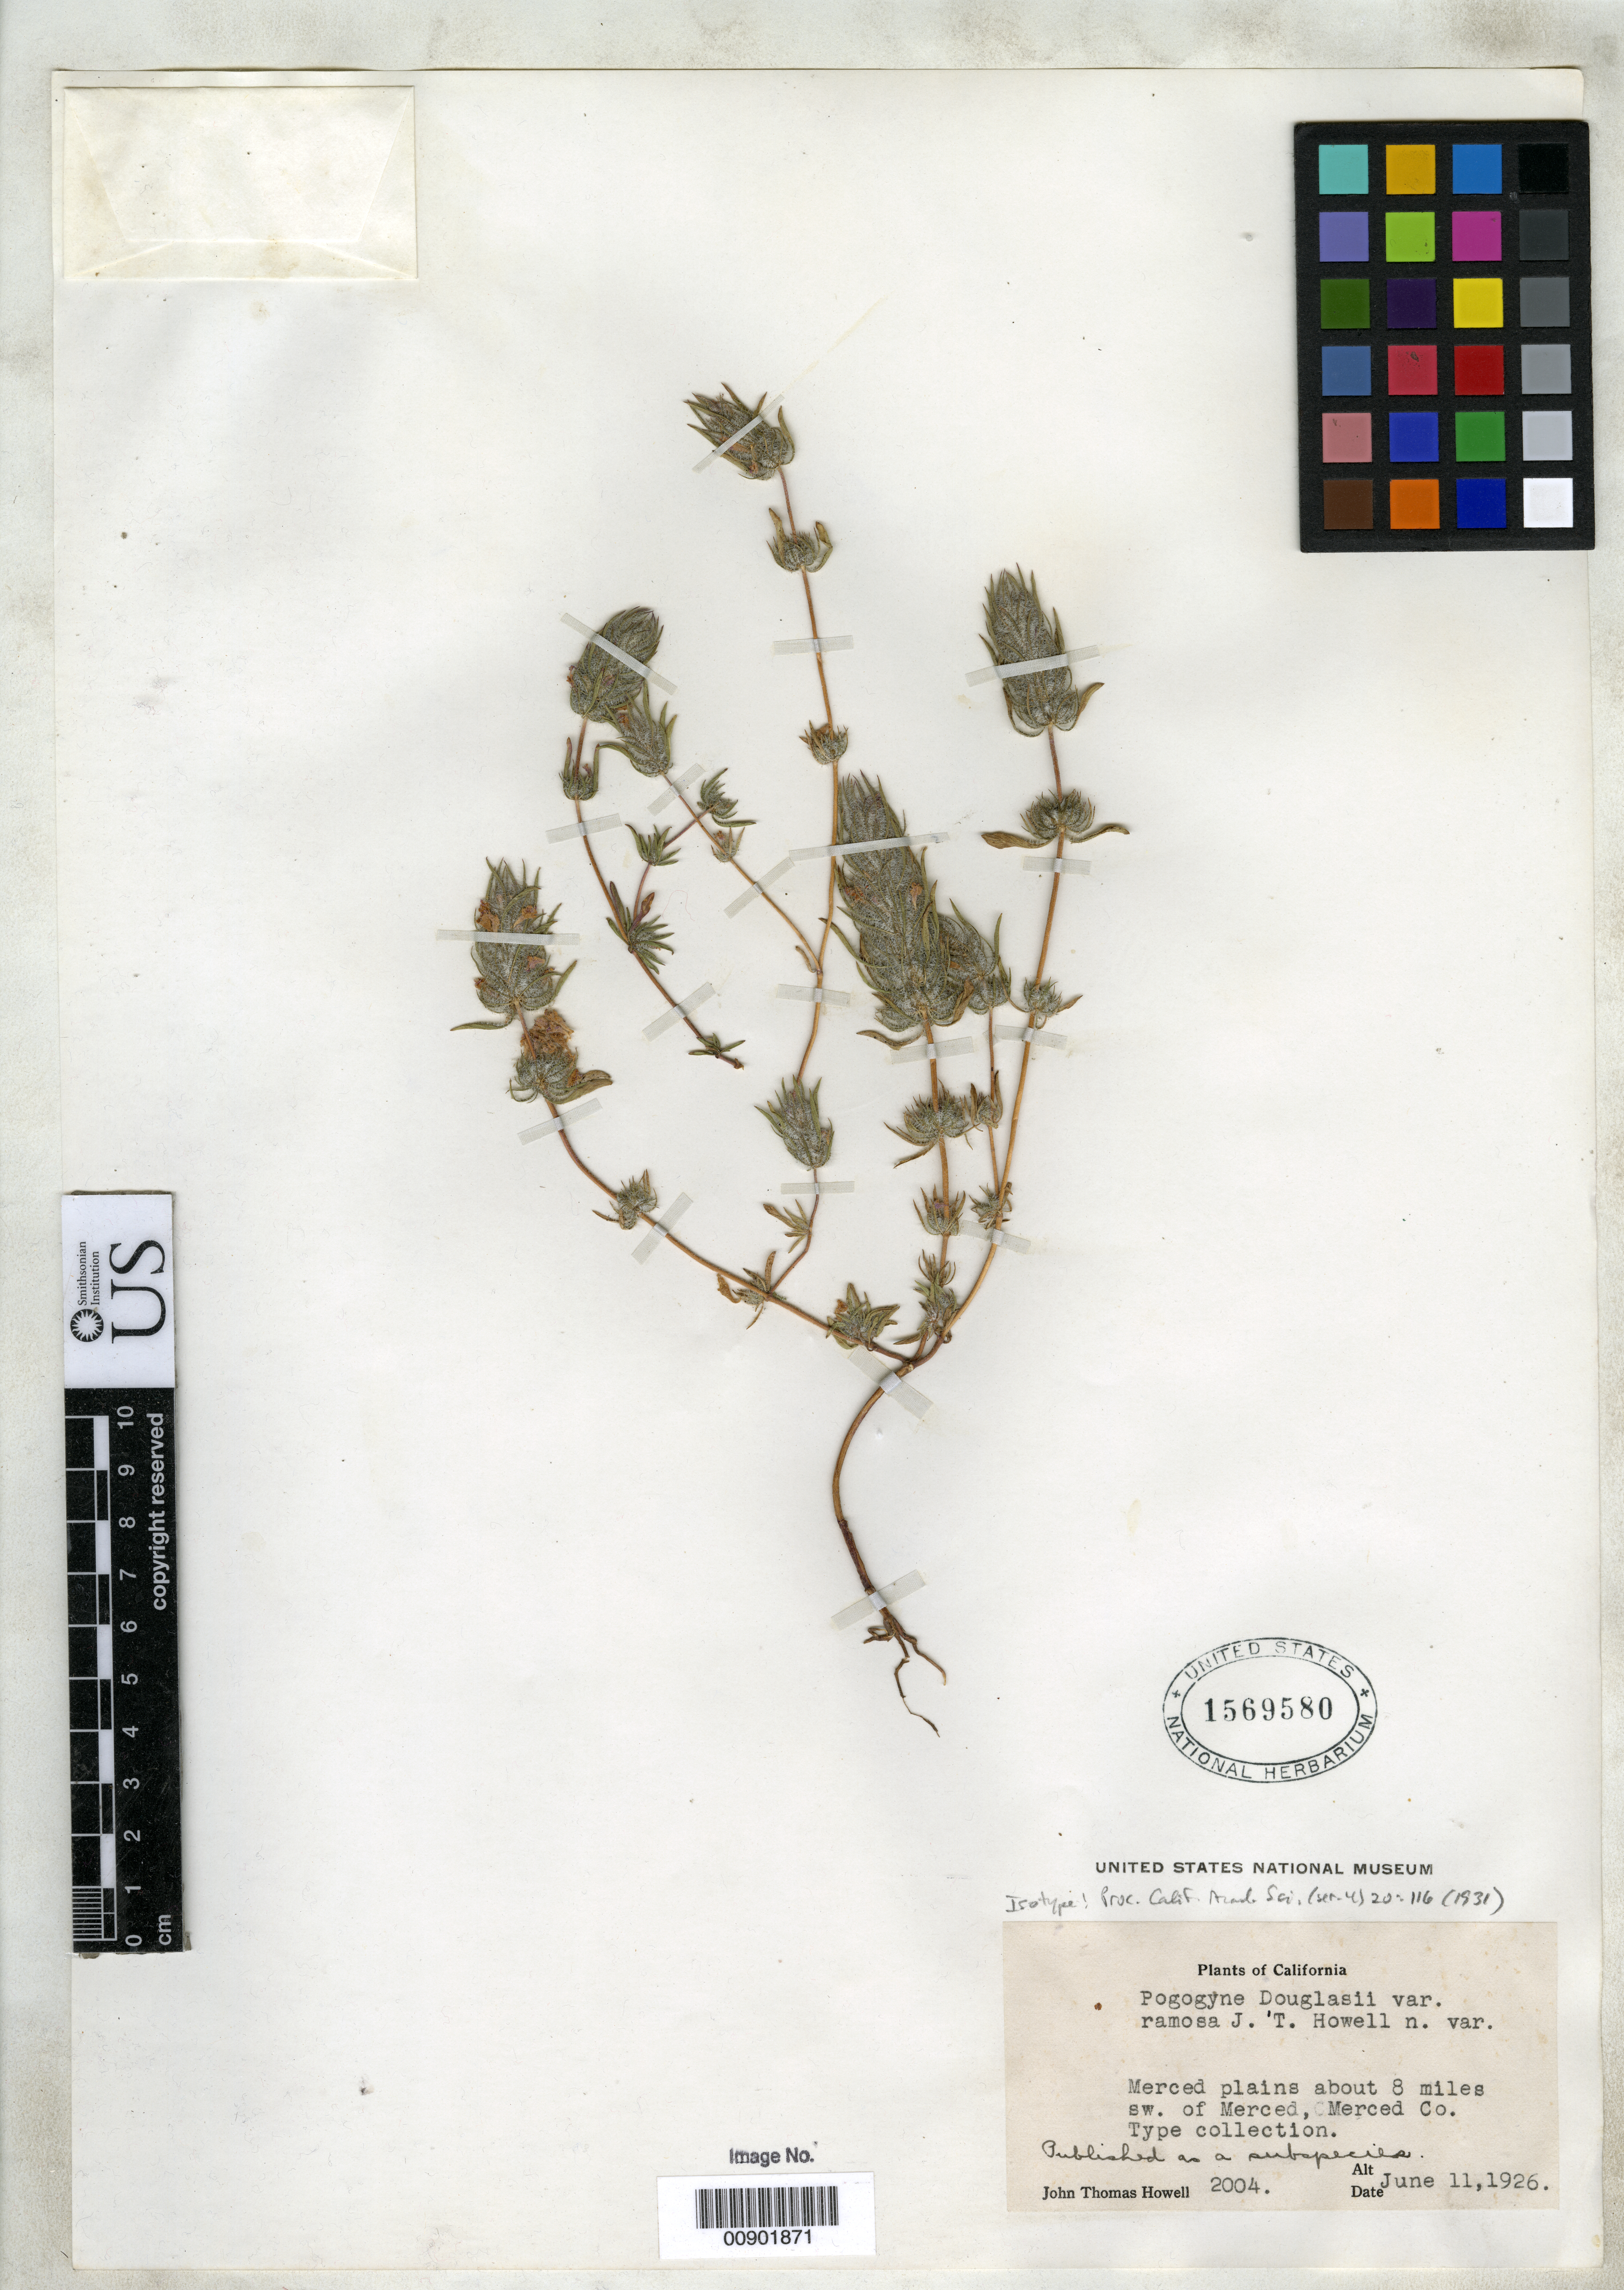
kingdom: Plantae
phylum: Tracheophyta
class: Magnoliopsida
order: Lamiales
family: Lamiaceae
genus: Pogogyne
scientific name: Pogogyne douglasii subsp. ramosa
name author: J.T. Howell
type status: Isotype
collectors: J. T. Howell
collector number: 2004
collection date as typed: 11 Jun 1926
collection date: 1926-06-11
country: United States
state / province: California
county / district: Merced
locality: Merced plains about 8 miles sw. of Merced, Merced Co.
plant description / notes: Annotated as "var. ramosa" but published as subspecies.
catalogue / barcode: US 1569580